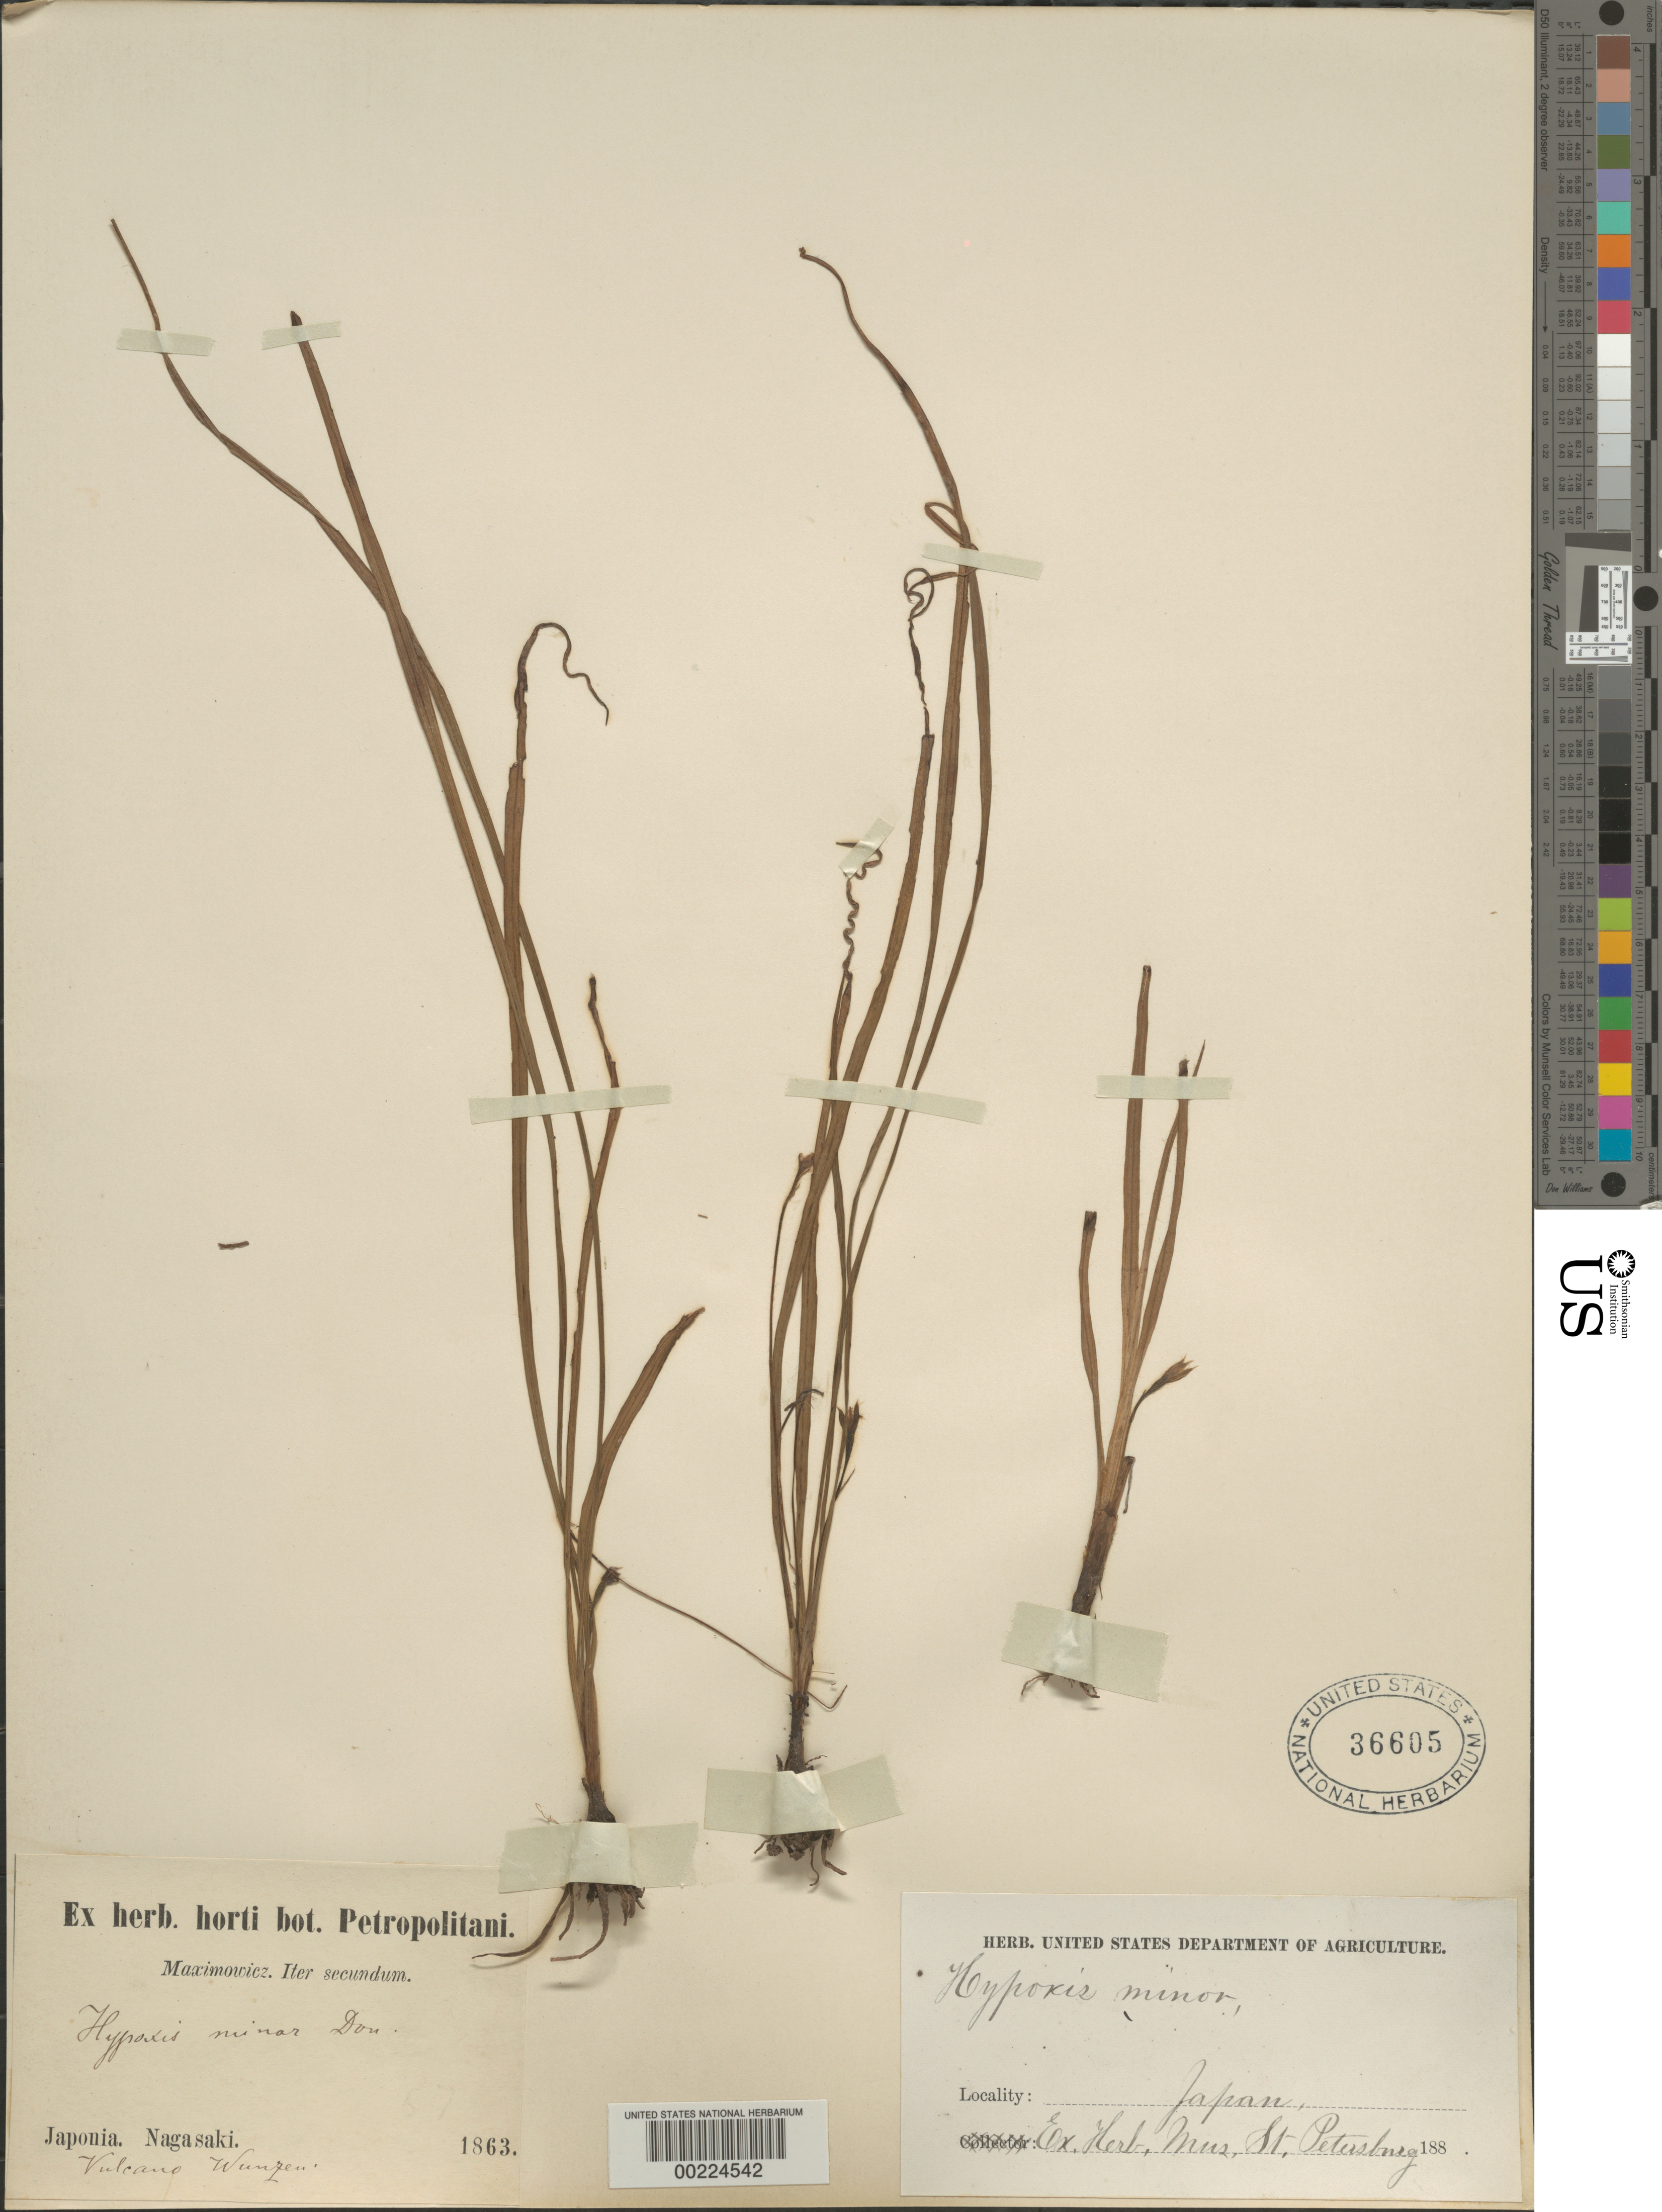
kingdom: Plantae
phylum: Tracheophyta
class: Liliopsida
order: Asparagales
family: Hypoxidaceae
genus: Hypoxis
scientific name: Hypoxis minor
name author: D. Don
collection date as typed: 1863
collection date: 1863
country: Japan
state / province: Nagasaki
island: Kyushu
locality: Nagasaki; volcano wunzen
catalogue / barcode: US 36605